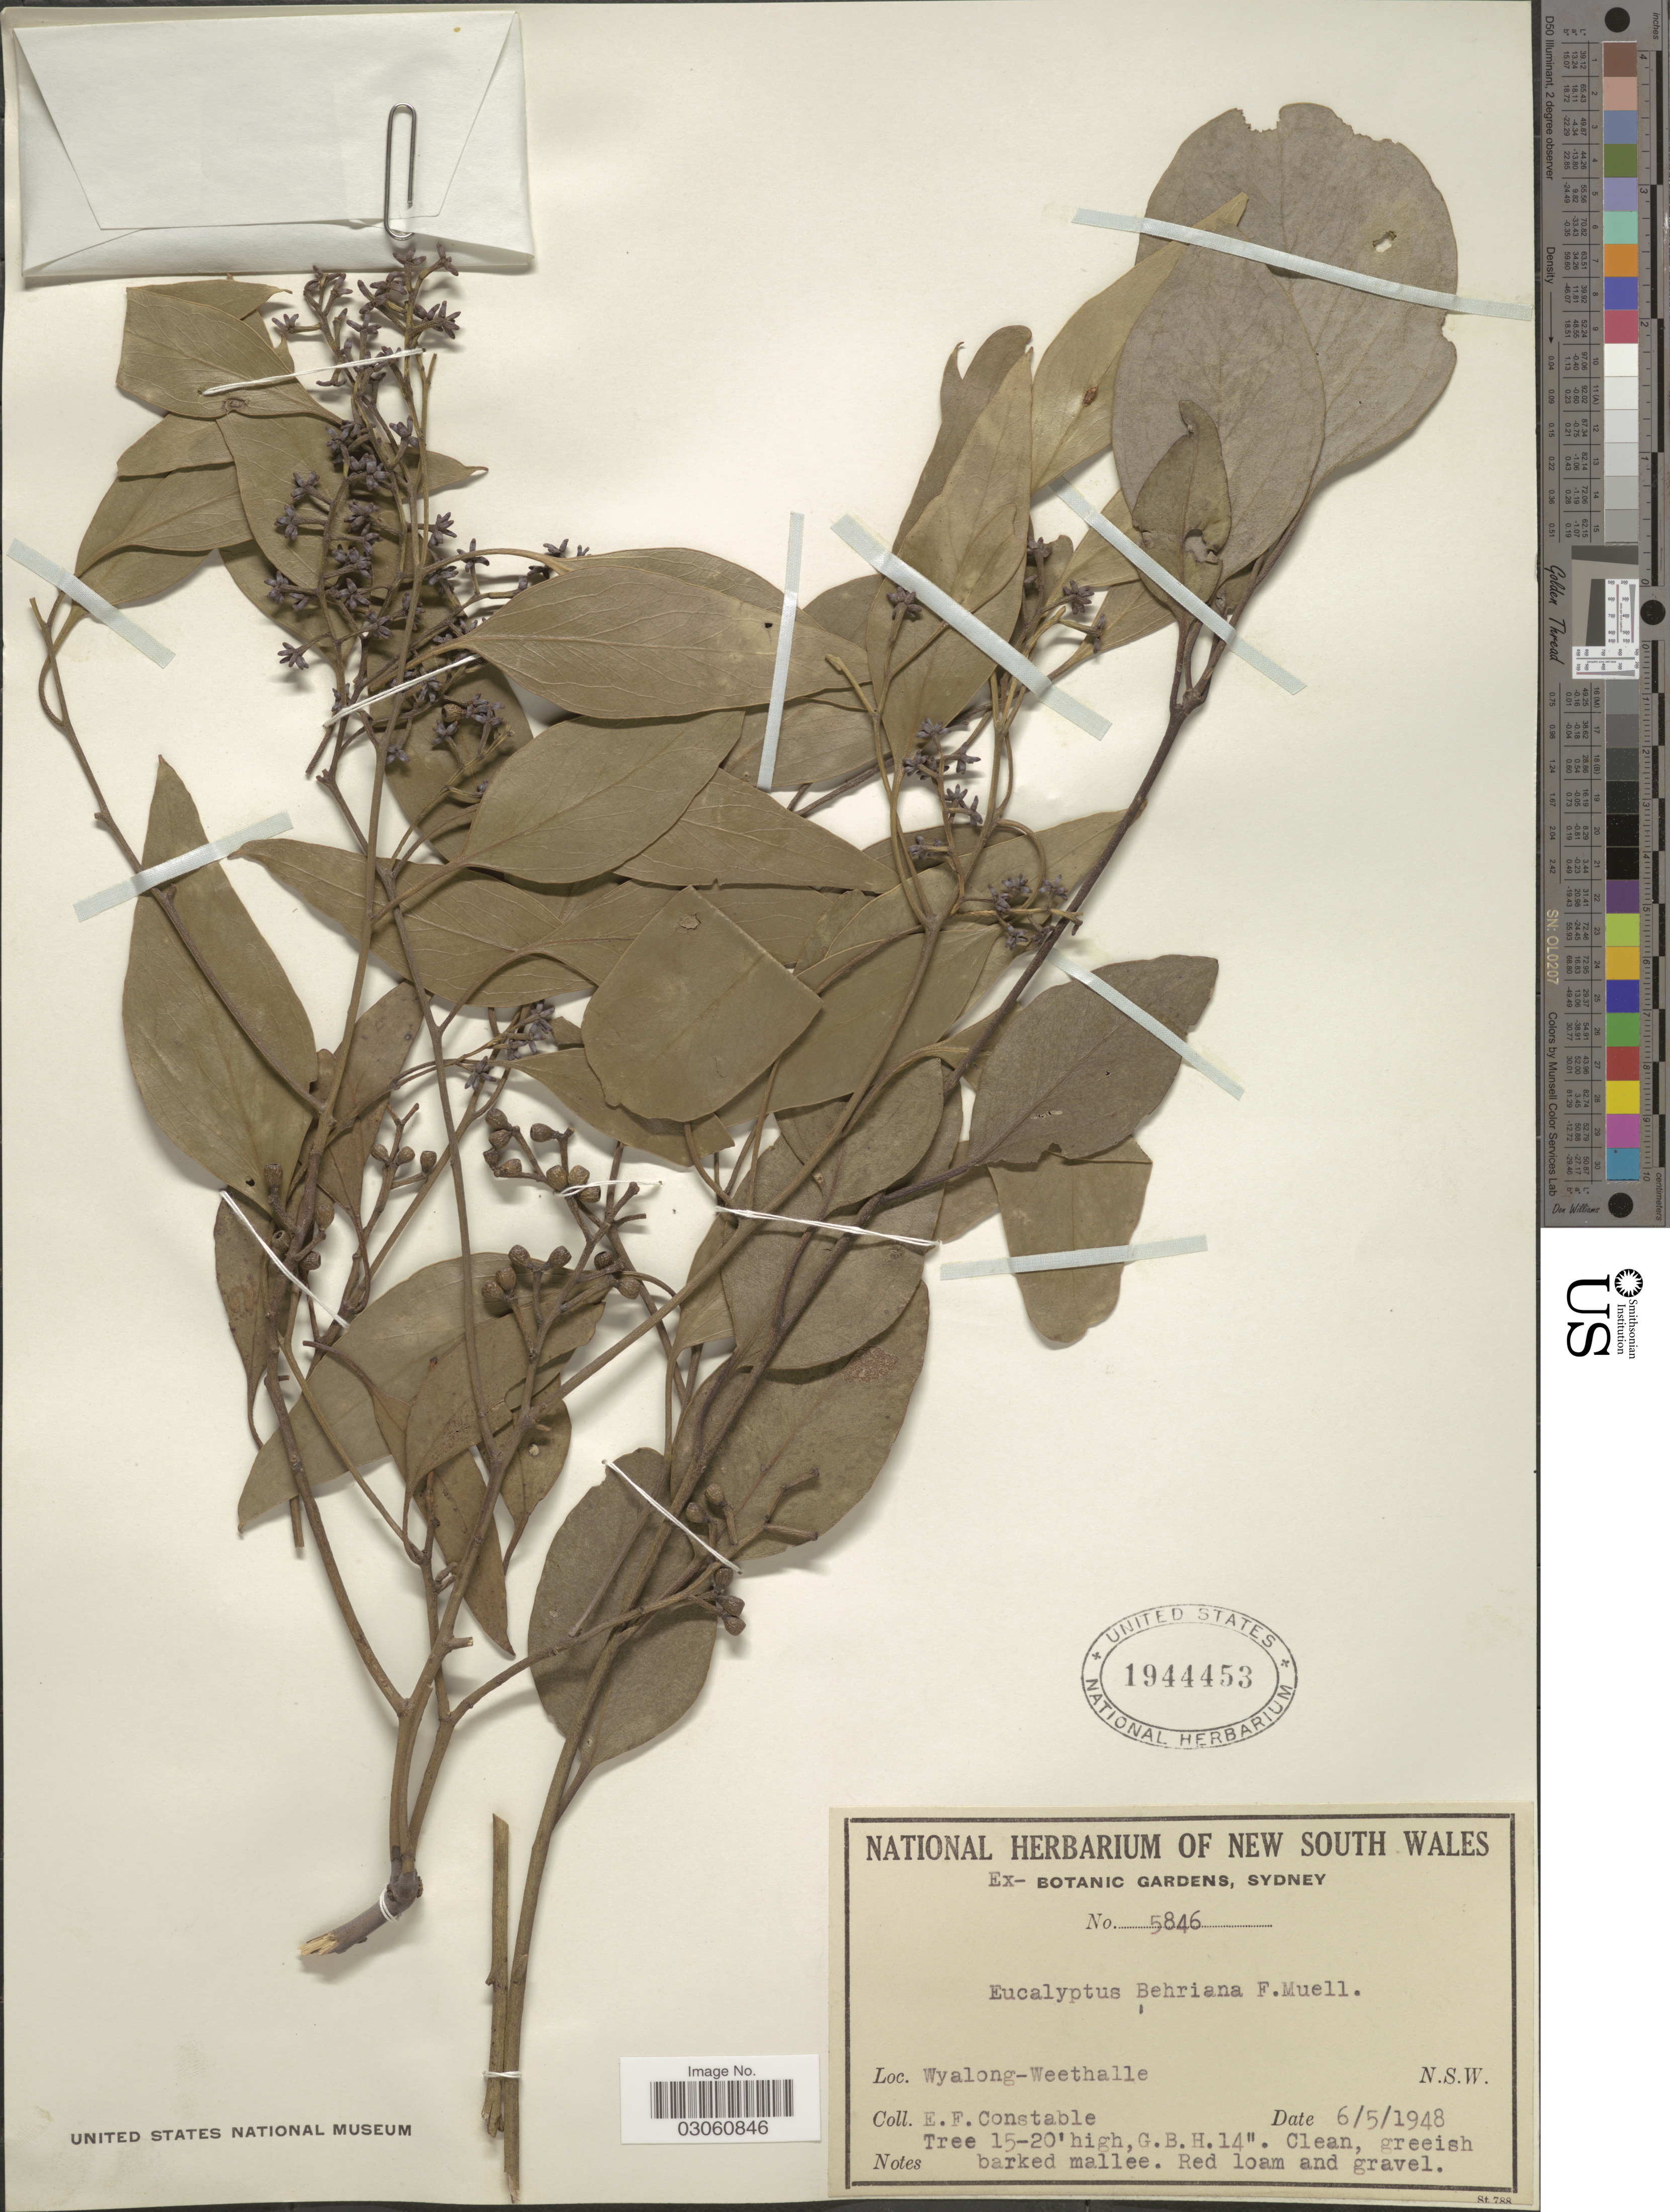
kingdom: Plantae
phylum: Tracheophyta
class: Magnoliopsida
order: Myrtales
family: Myrtaceae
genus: Eucalyptus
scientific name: Eucalyptus behriana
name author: F. Muell.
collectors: E. F. Constable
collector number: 5846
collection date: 1948-05-06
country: Australia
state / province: New South Wales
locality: Wyalong-Weethalle.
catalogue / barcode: US 1944453